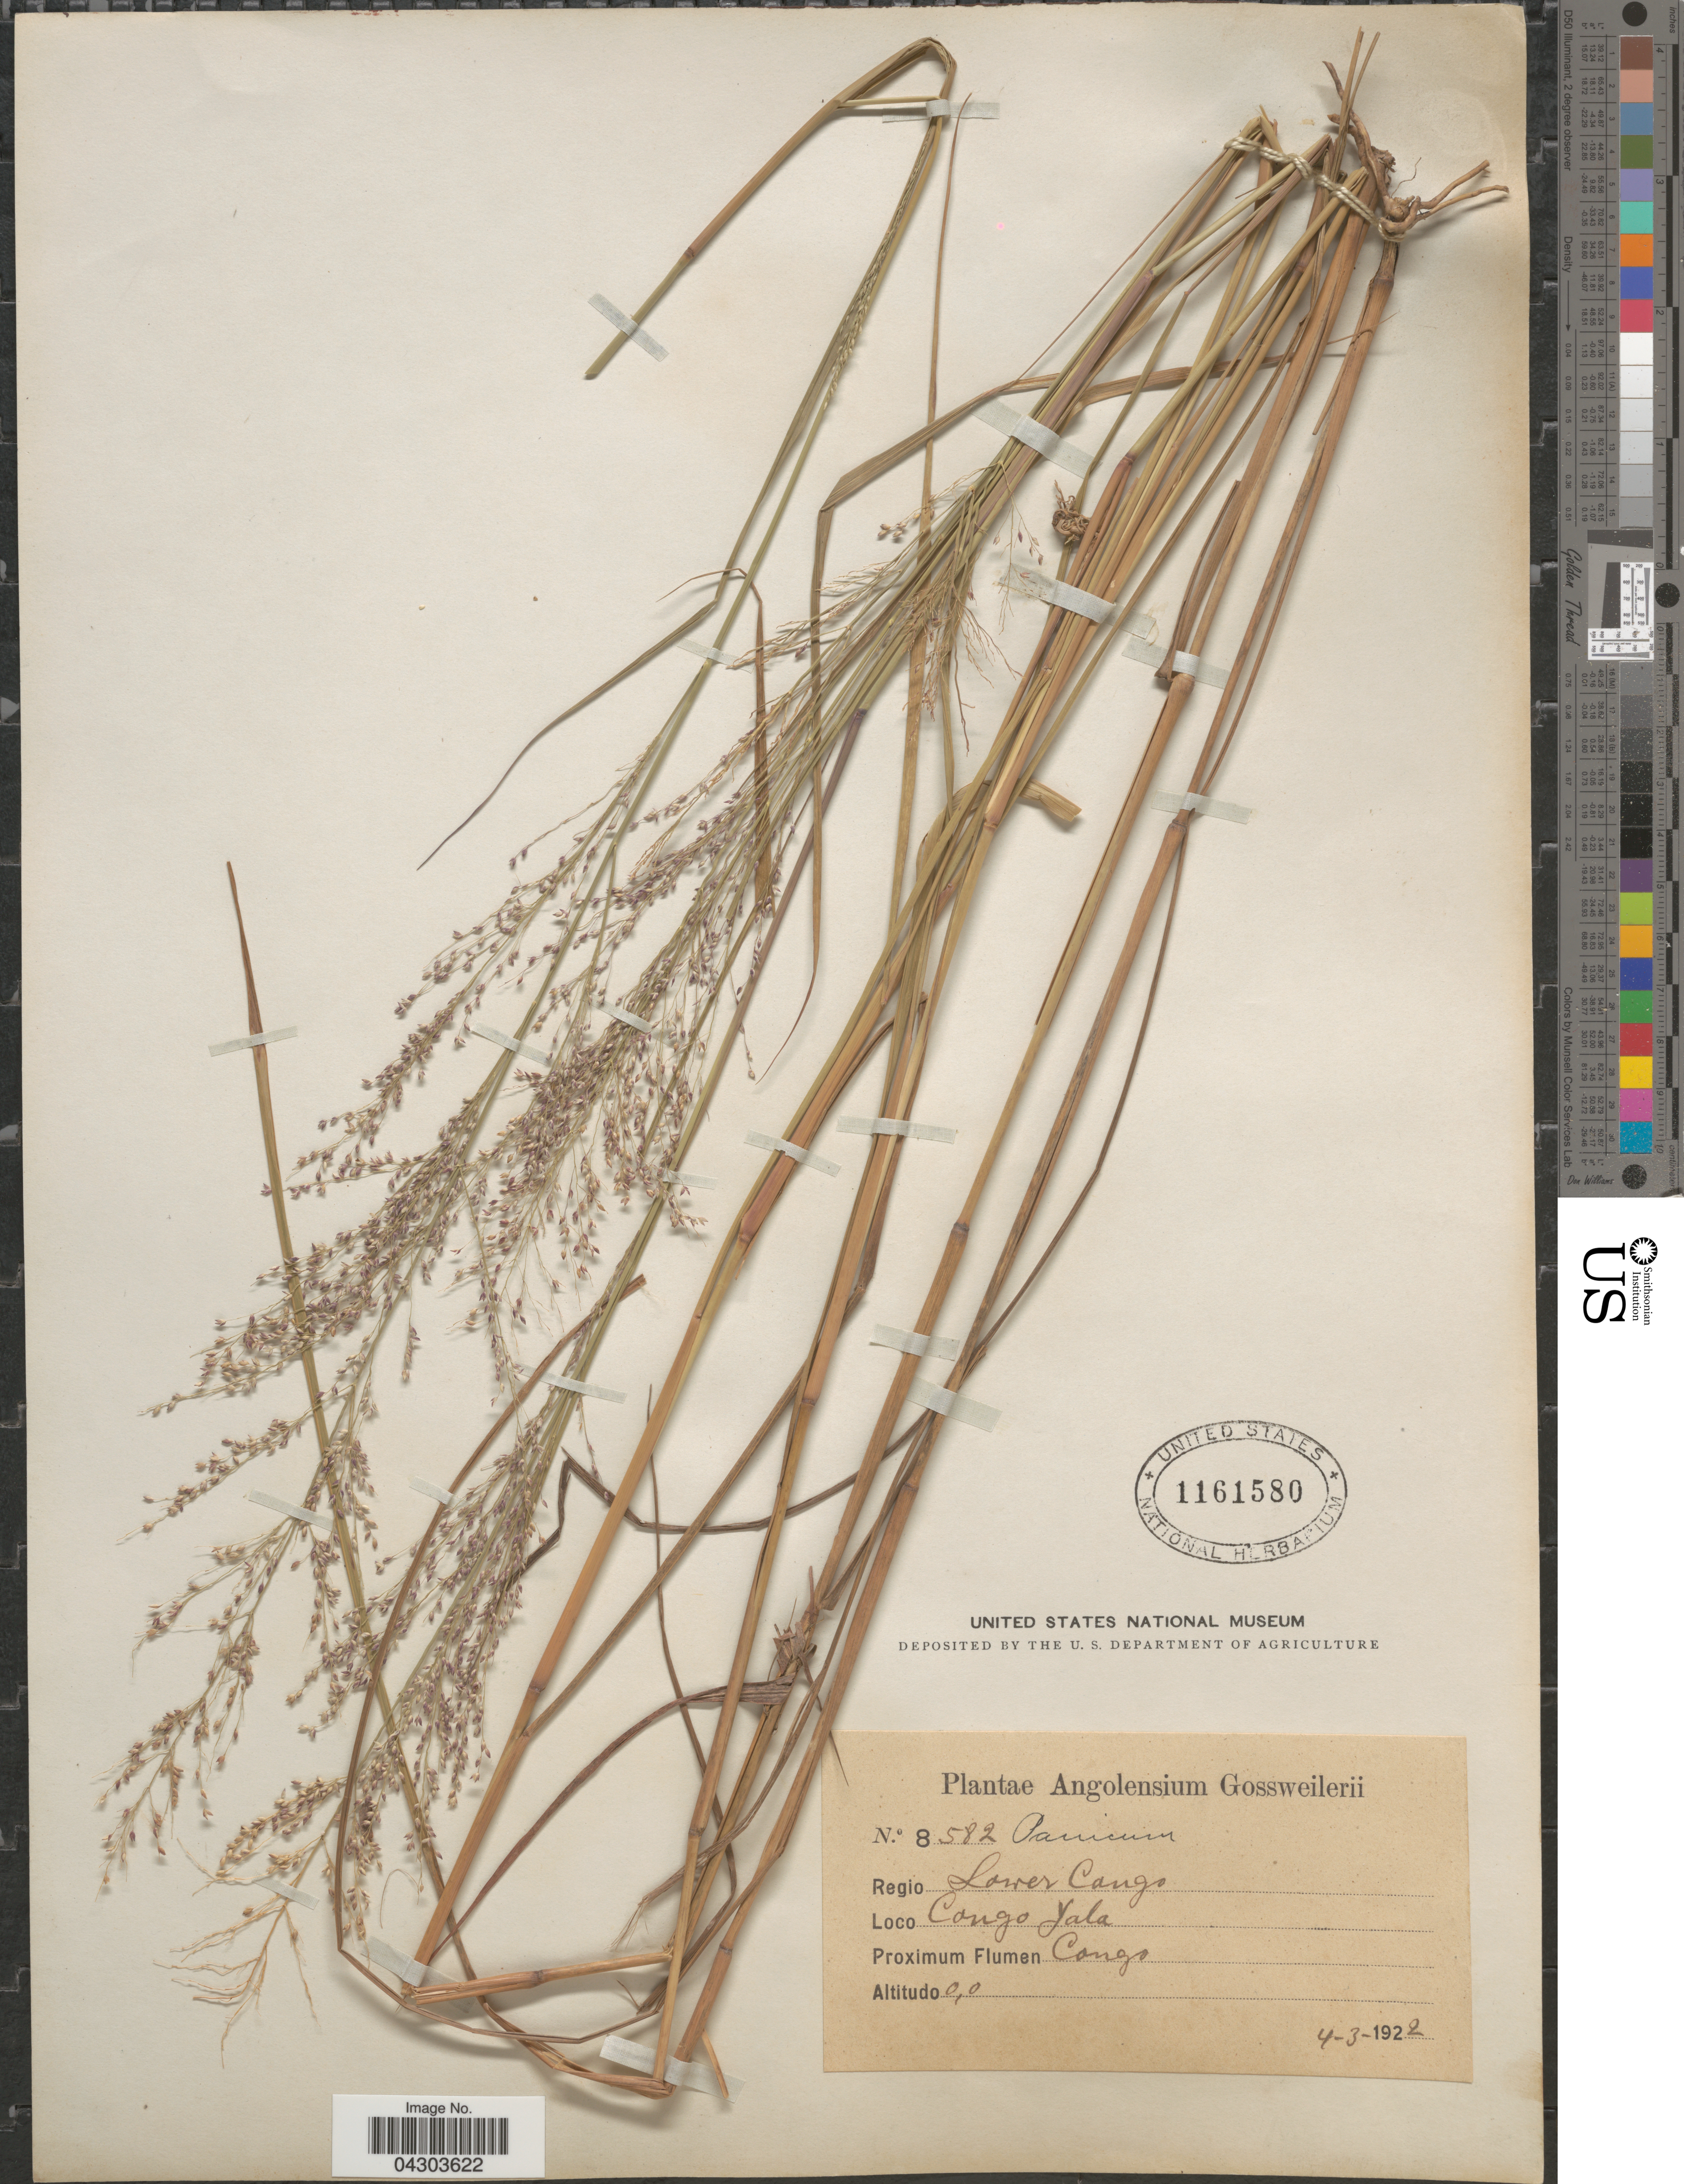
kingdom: Plantae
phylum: Tracheophyta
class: Liliopsida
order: Poales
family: Poaceae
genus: Panicum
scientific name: Panicum fluviicola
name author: Steud.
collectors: -. Gossweiler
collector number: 8582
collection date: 1922-03-04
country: Angola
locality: Angolensium. Regio Lower Congo. Congo Yala. Proximum Flumen Congo.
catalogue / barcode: US 1161580